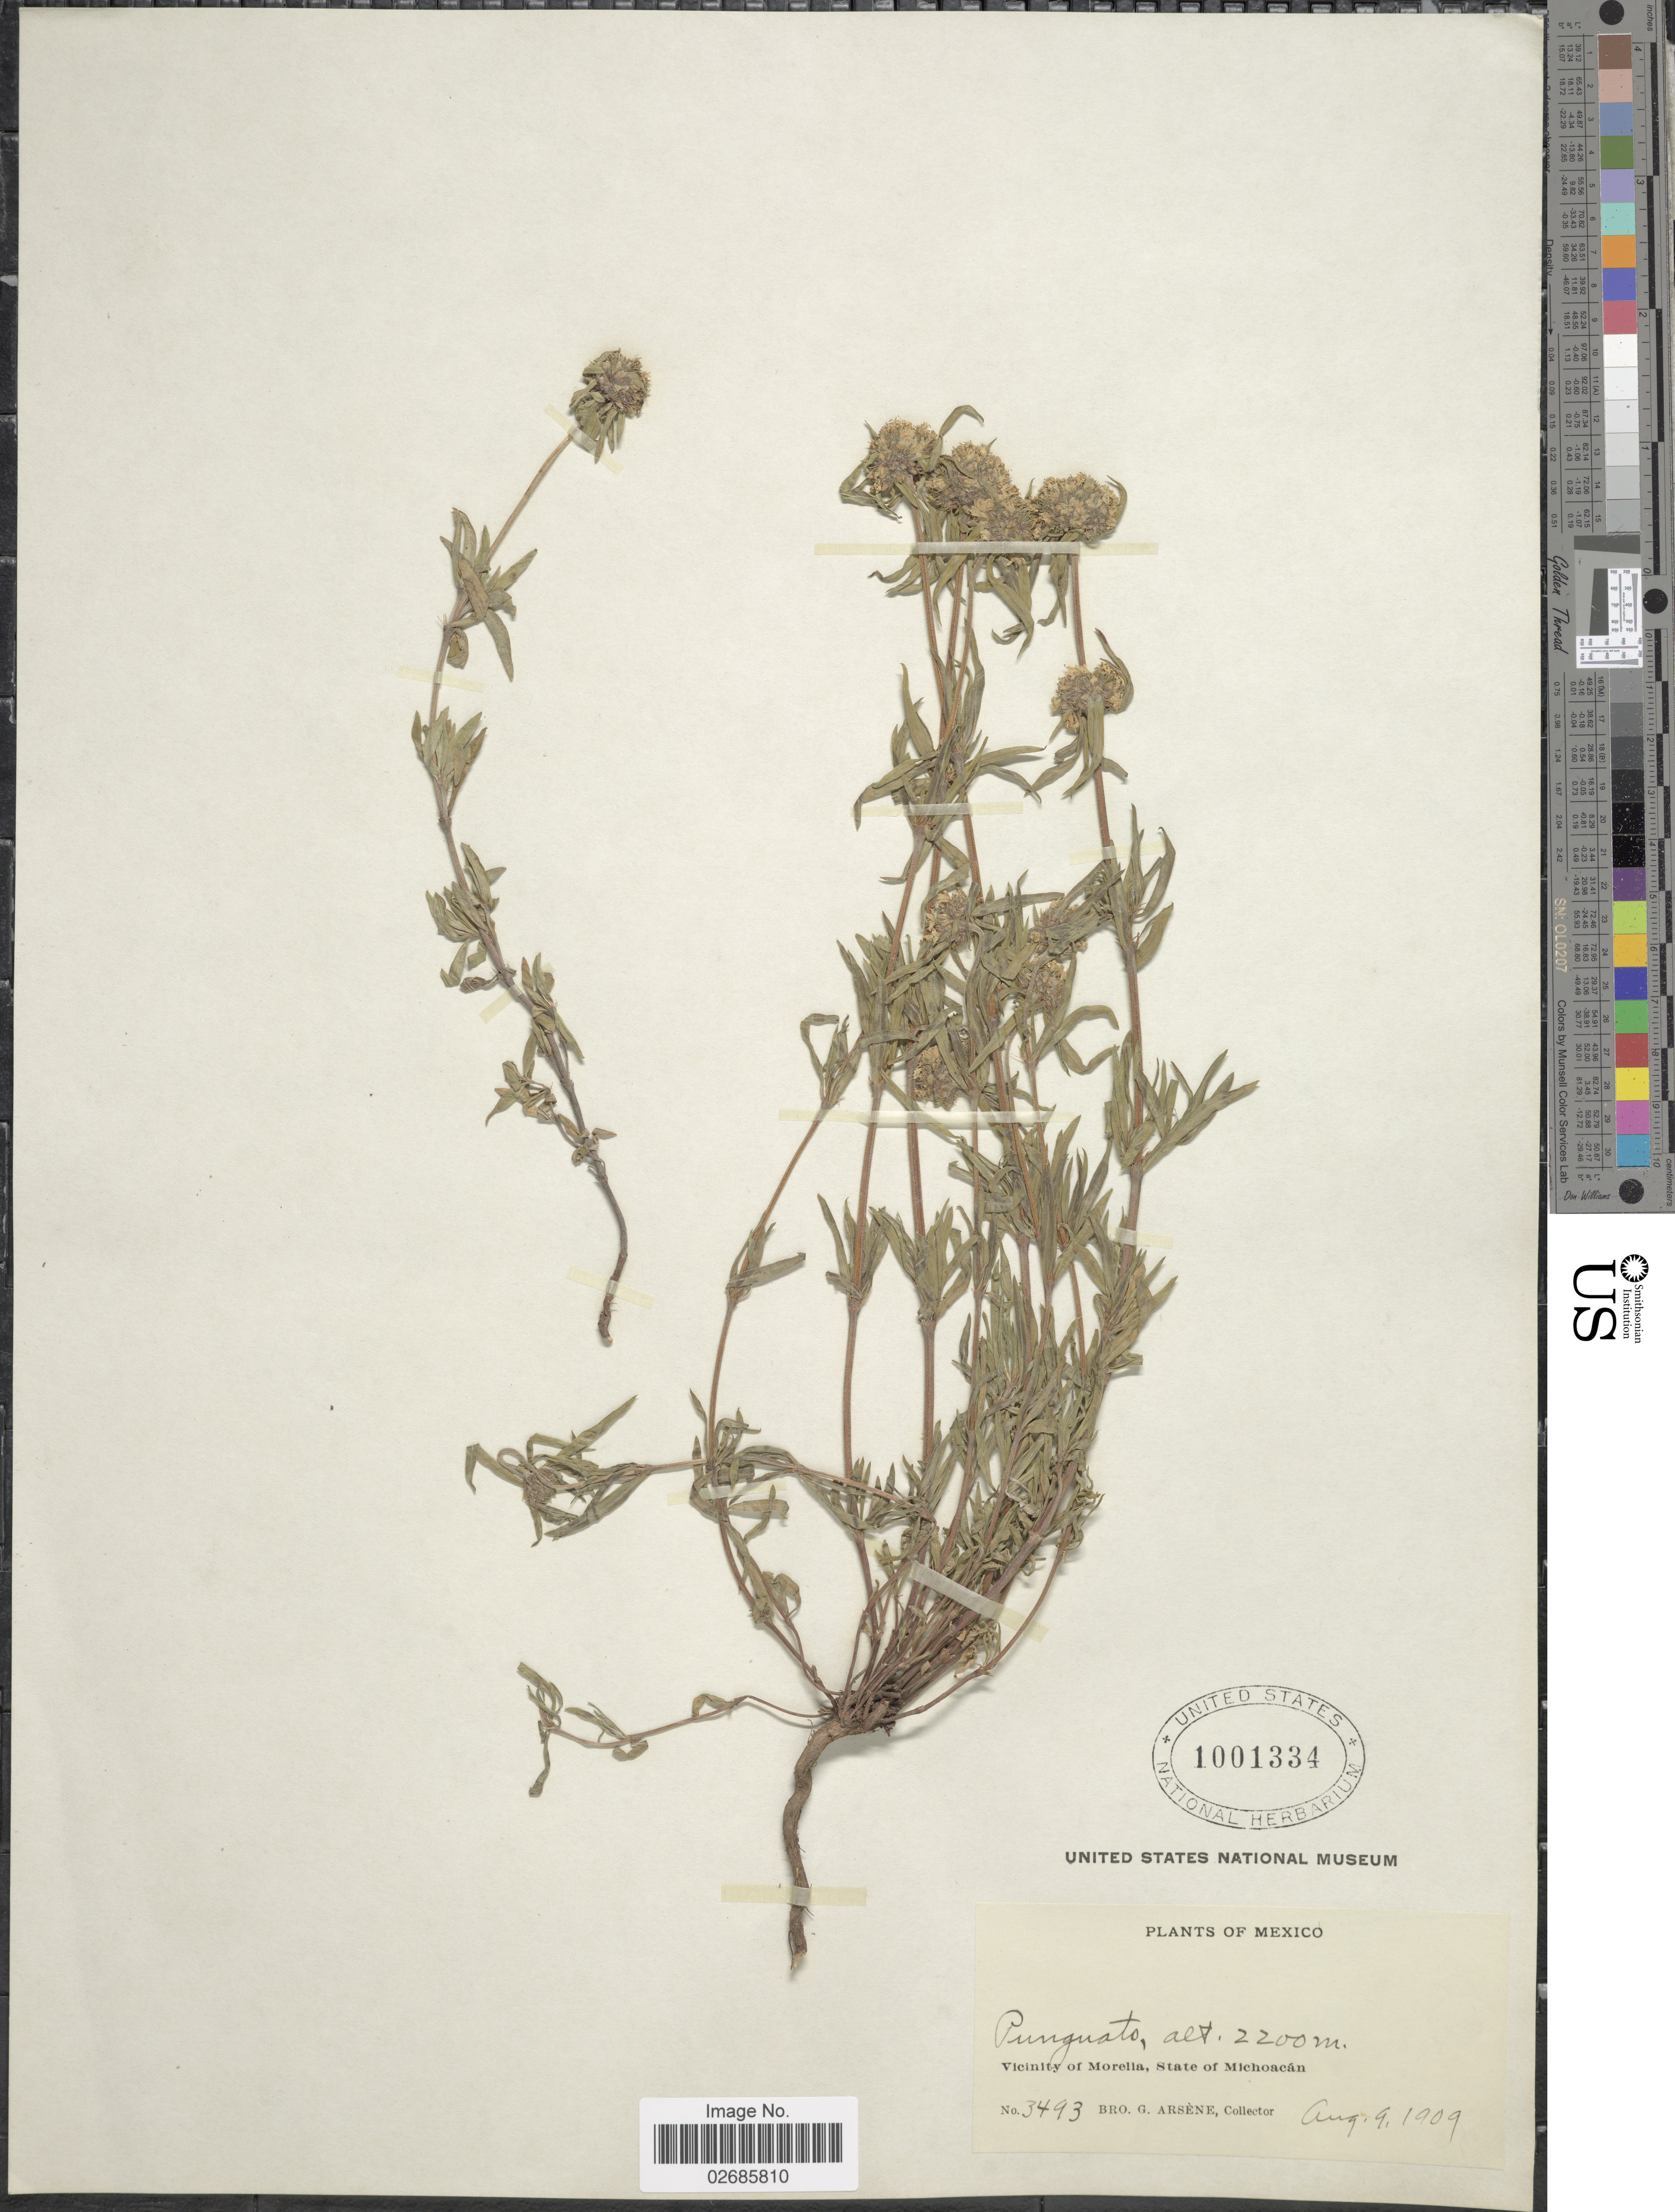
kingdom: Plantae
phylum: Tracheophyta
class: Magnoliopsida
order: Gentianales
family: Rubiaceae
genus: Borreria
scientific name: Borreria sp.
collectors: Bro. G. Arsène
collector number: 3493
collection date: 1909-08-09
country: Mexico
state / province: Michoacán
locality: Punguato, Vicinity of Morelia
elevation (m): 2200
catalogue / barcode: US 1001334